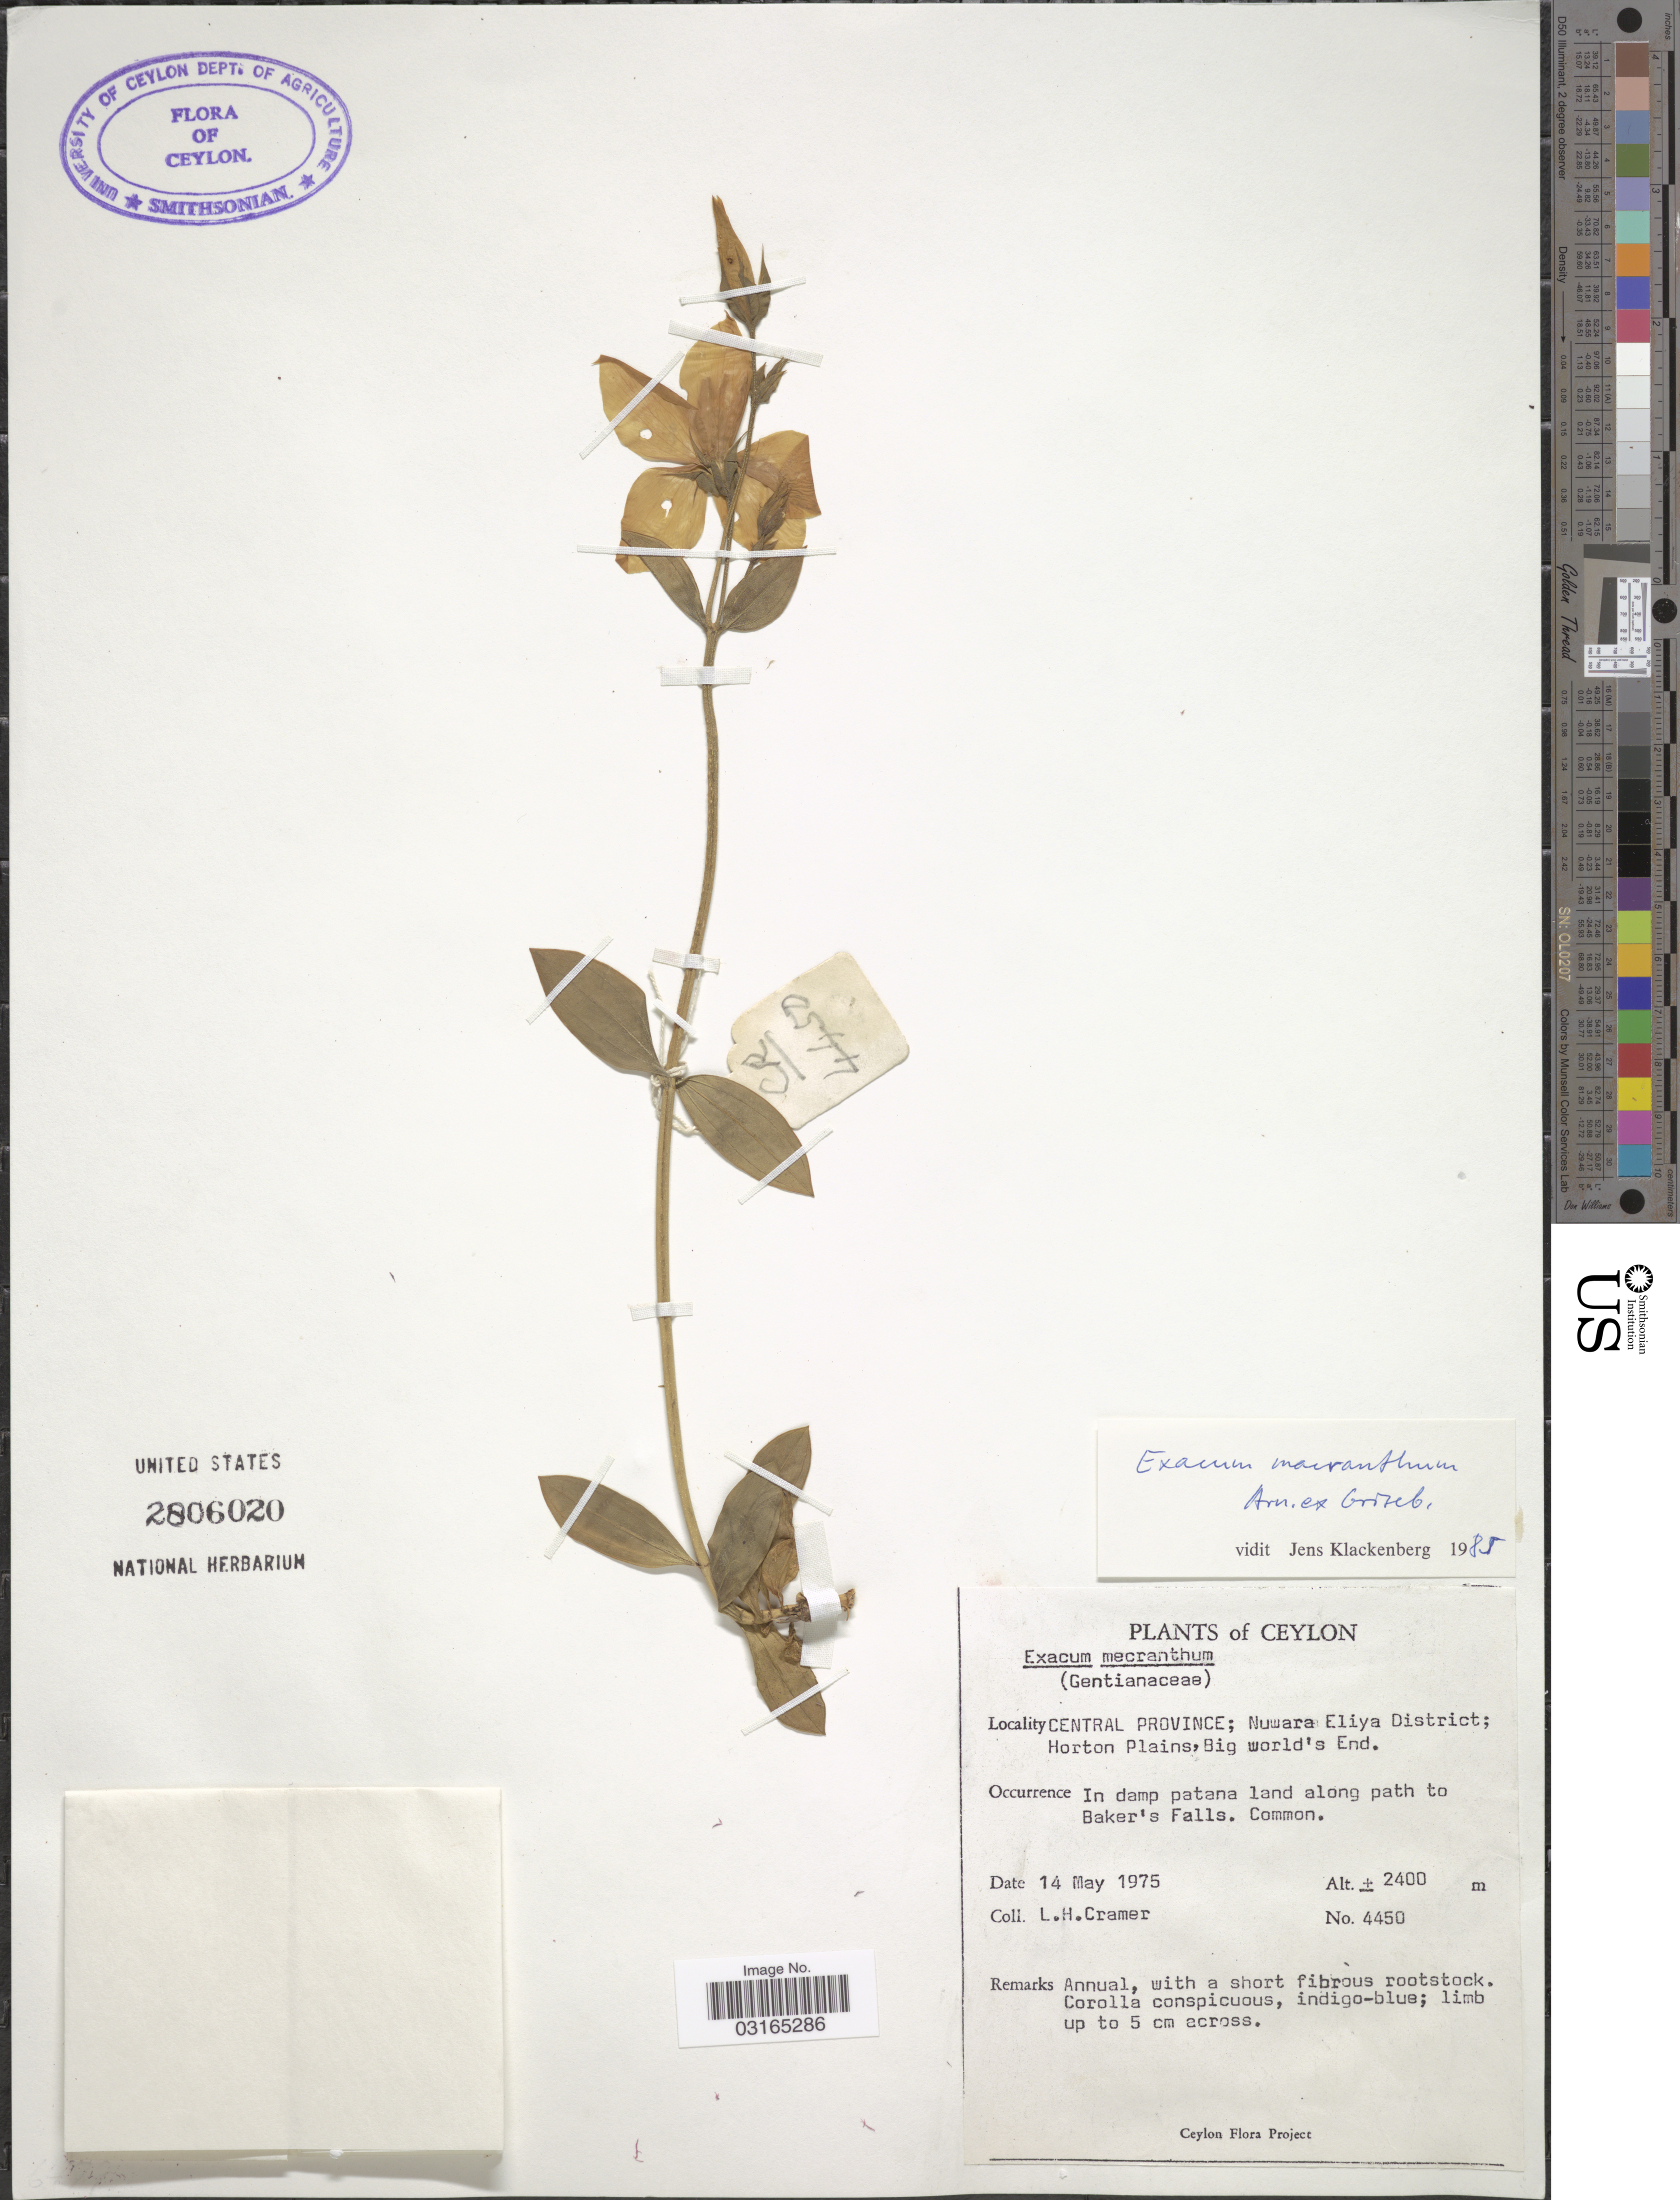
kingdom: Plantae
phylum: Tracheophyta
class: Magnoliopsida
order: Gentianales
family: Gentianaceae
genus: Exacum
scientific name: Exacum macranthum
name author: Arn. ex Griseb.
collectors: L. H. Cramer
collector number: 4450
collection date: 1975-05-14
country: Sri Lanka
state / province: Central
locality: Ceylon. Nuwara Eliya District; Horton Plains, Big world's End.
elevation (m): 2400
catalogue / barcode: US 2806020